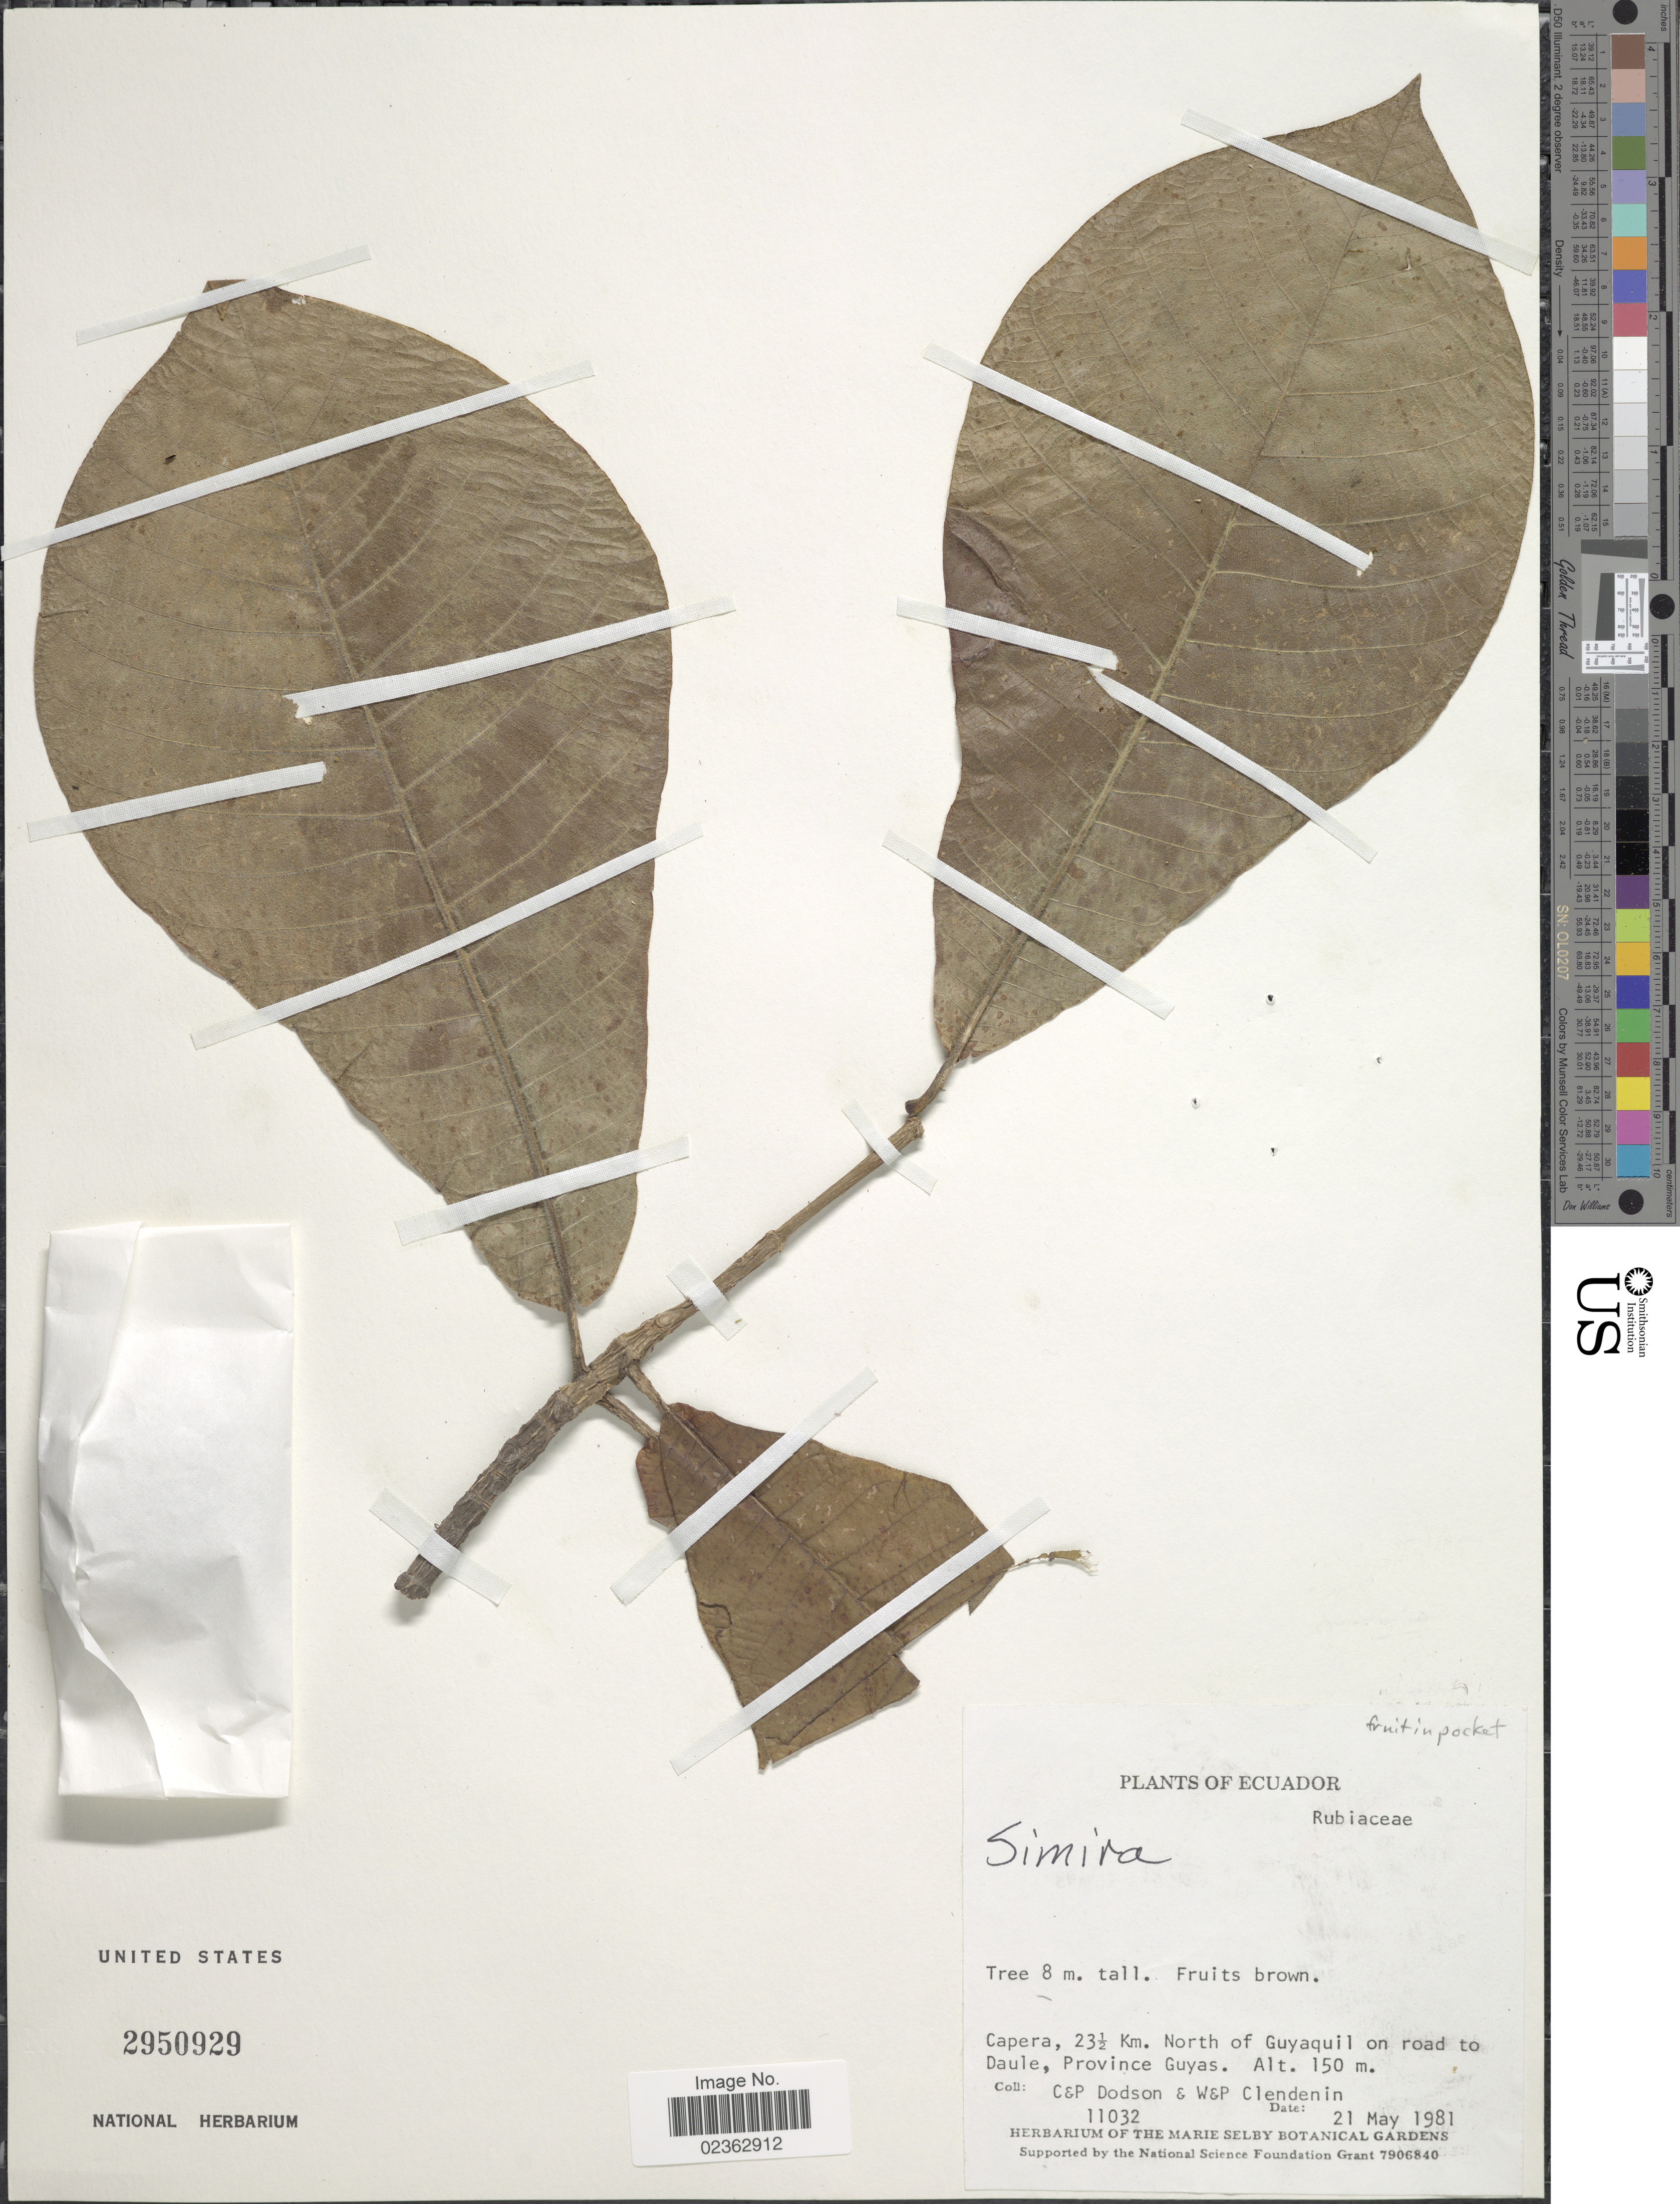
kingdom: Plantae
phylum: Tracheophyta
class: Magnoliopsida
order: Gentianales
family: Rubiaceae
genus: Simira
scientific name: Simira sp.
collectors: C. Dodson, P. Dodson, W. Clendenin & P. Clendenin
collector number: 11032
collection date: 1981-05-21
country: Ecuador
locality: Capera, 231/2 km. north of Guyaquil on road to Daule, Province Guyas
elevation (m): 150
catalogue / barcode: US 2950929